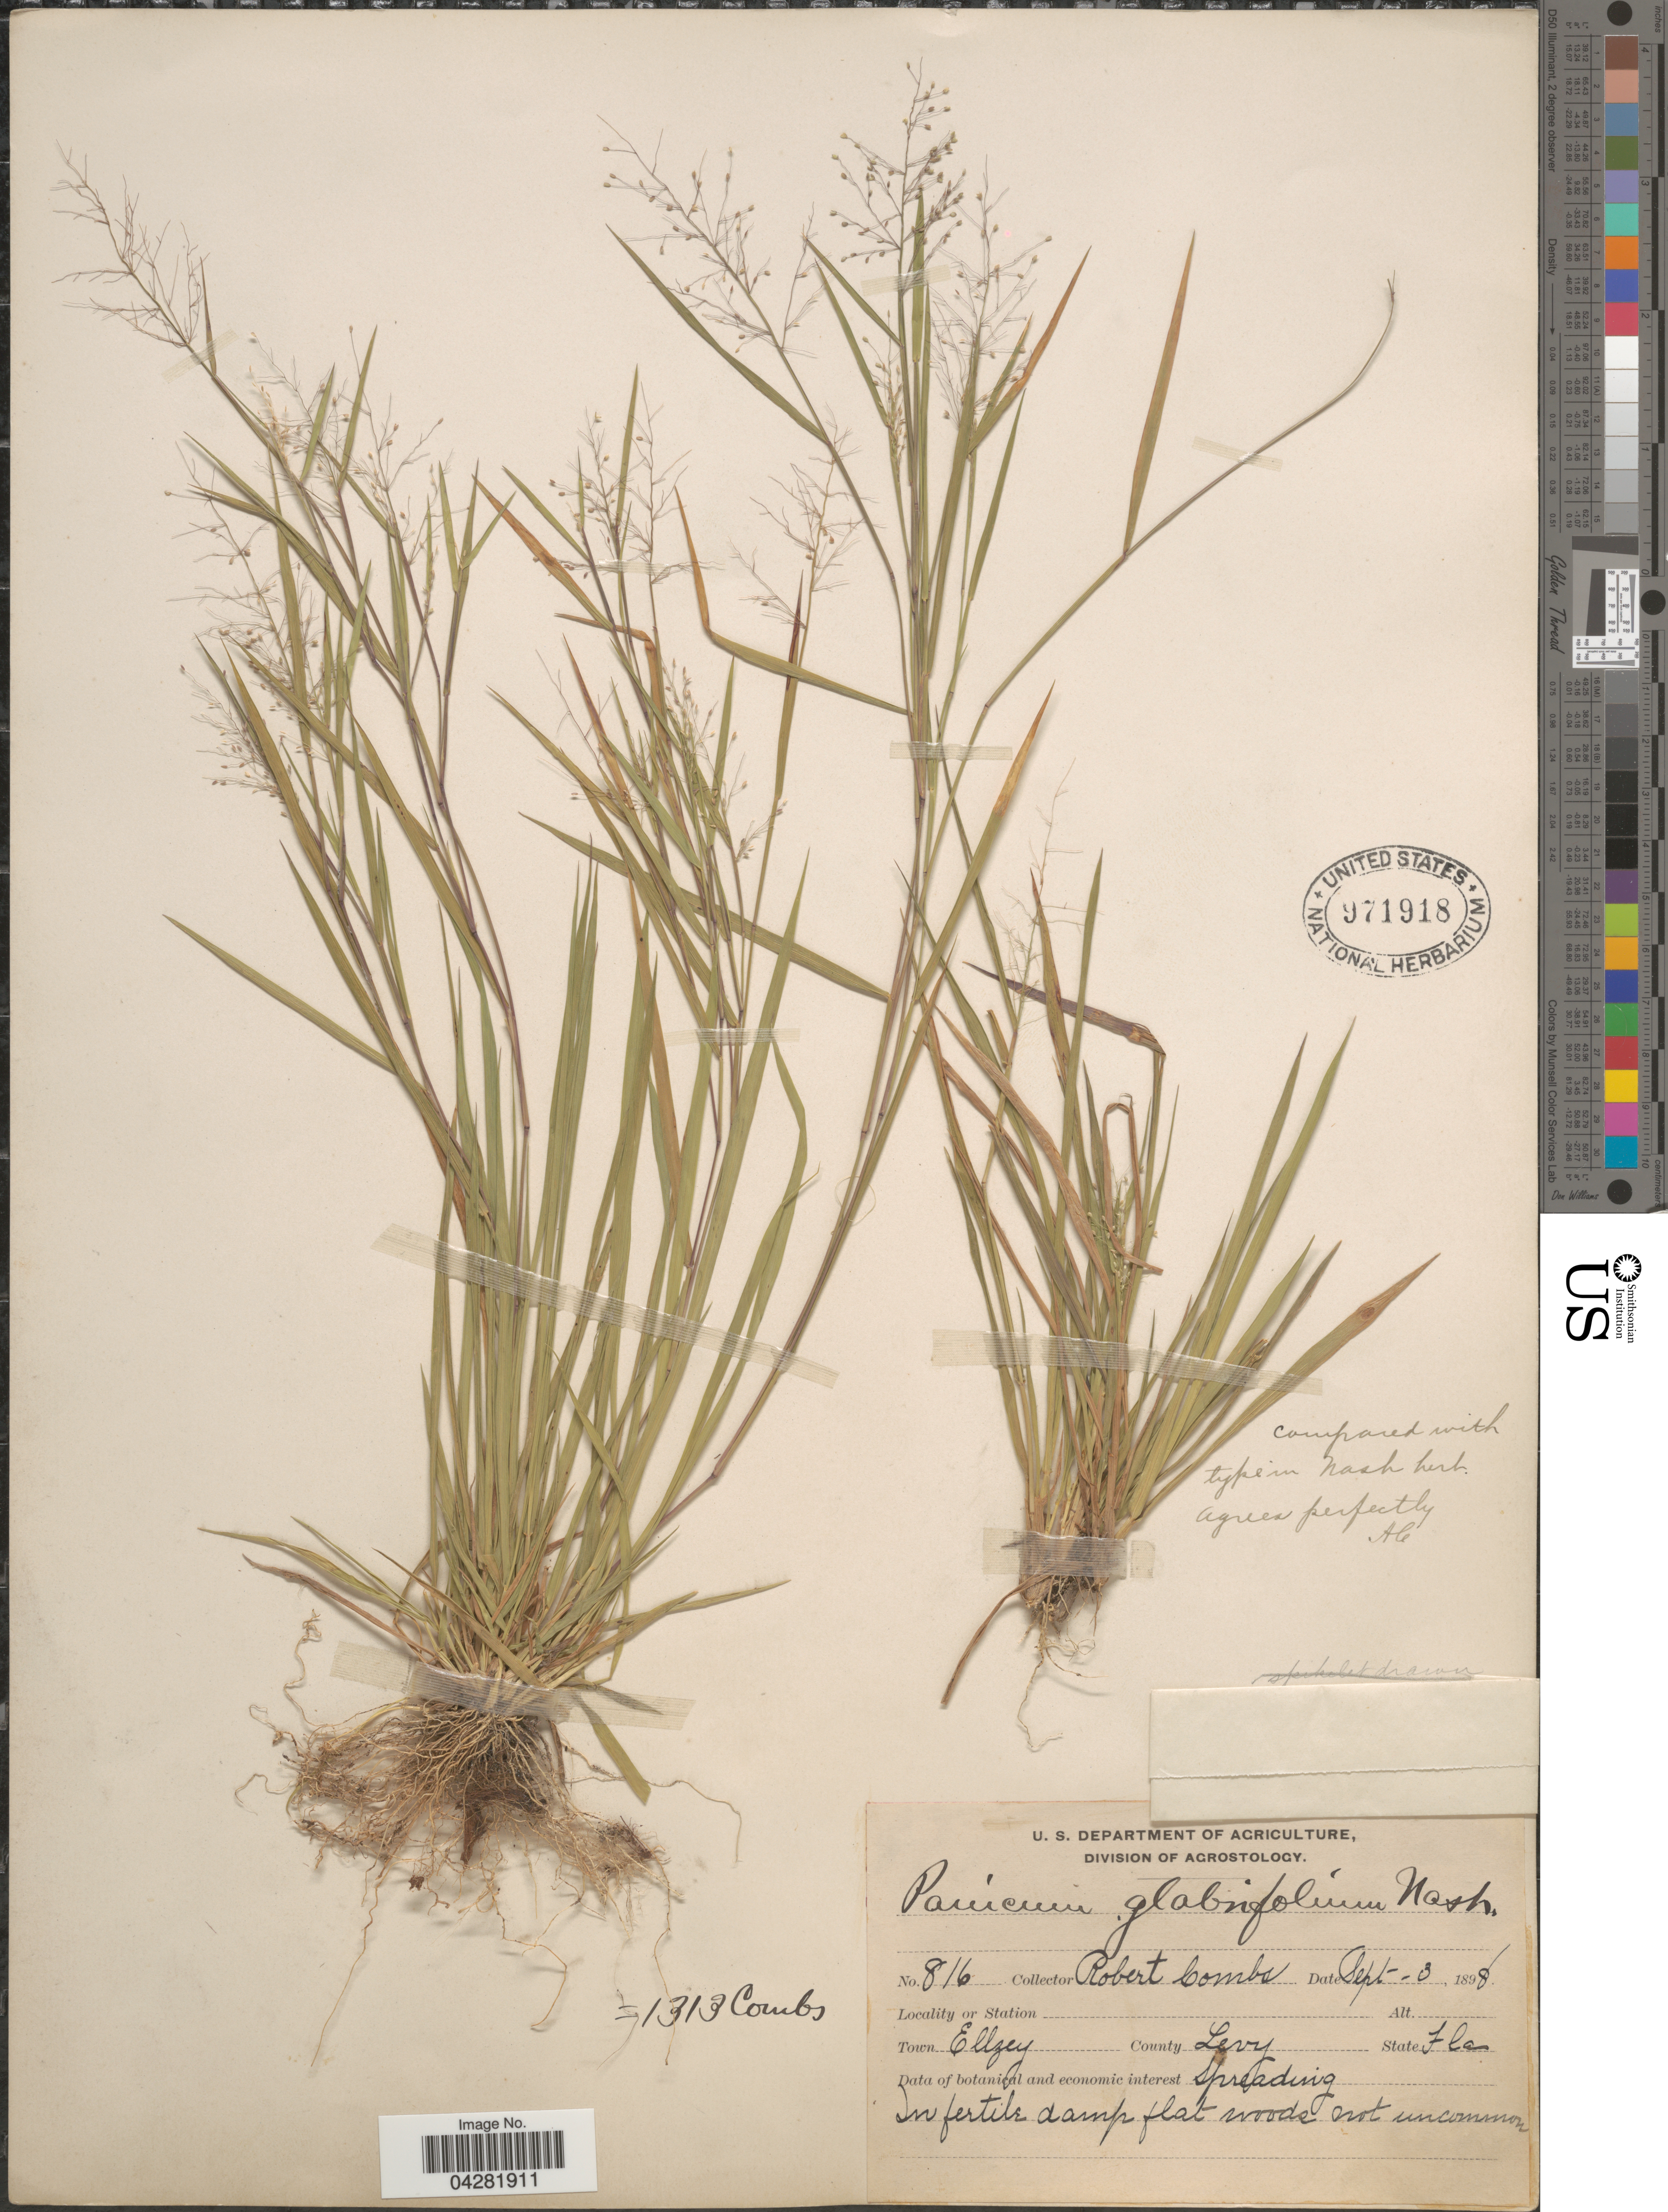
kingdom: Plantae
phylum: Tracheophyta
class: Liliopsida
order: Poales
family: Poaceae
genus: Dichanthelium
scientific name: Dichanthelium ensifolium var. ensifolium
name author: (Baldwin ex Elliot) Gould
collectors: R. Combs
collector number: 816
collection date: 1898-09-03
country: United States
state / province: Florida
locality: Town Ellzey. County Levy.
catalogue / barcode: US 971918